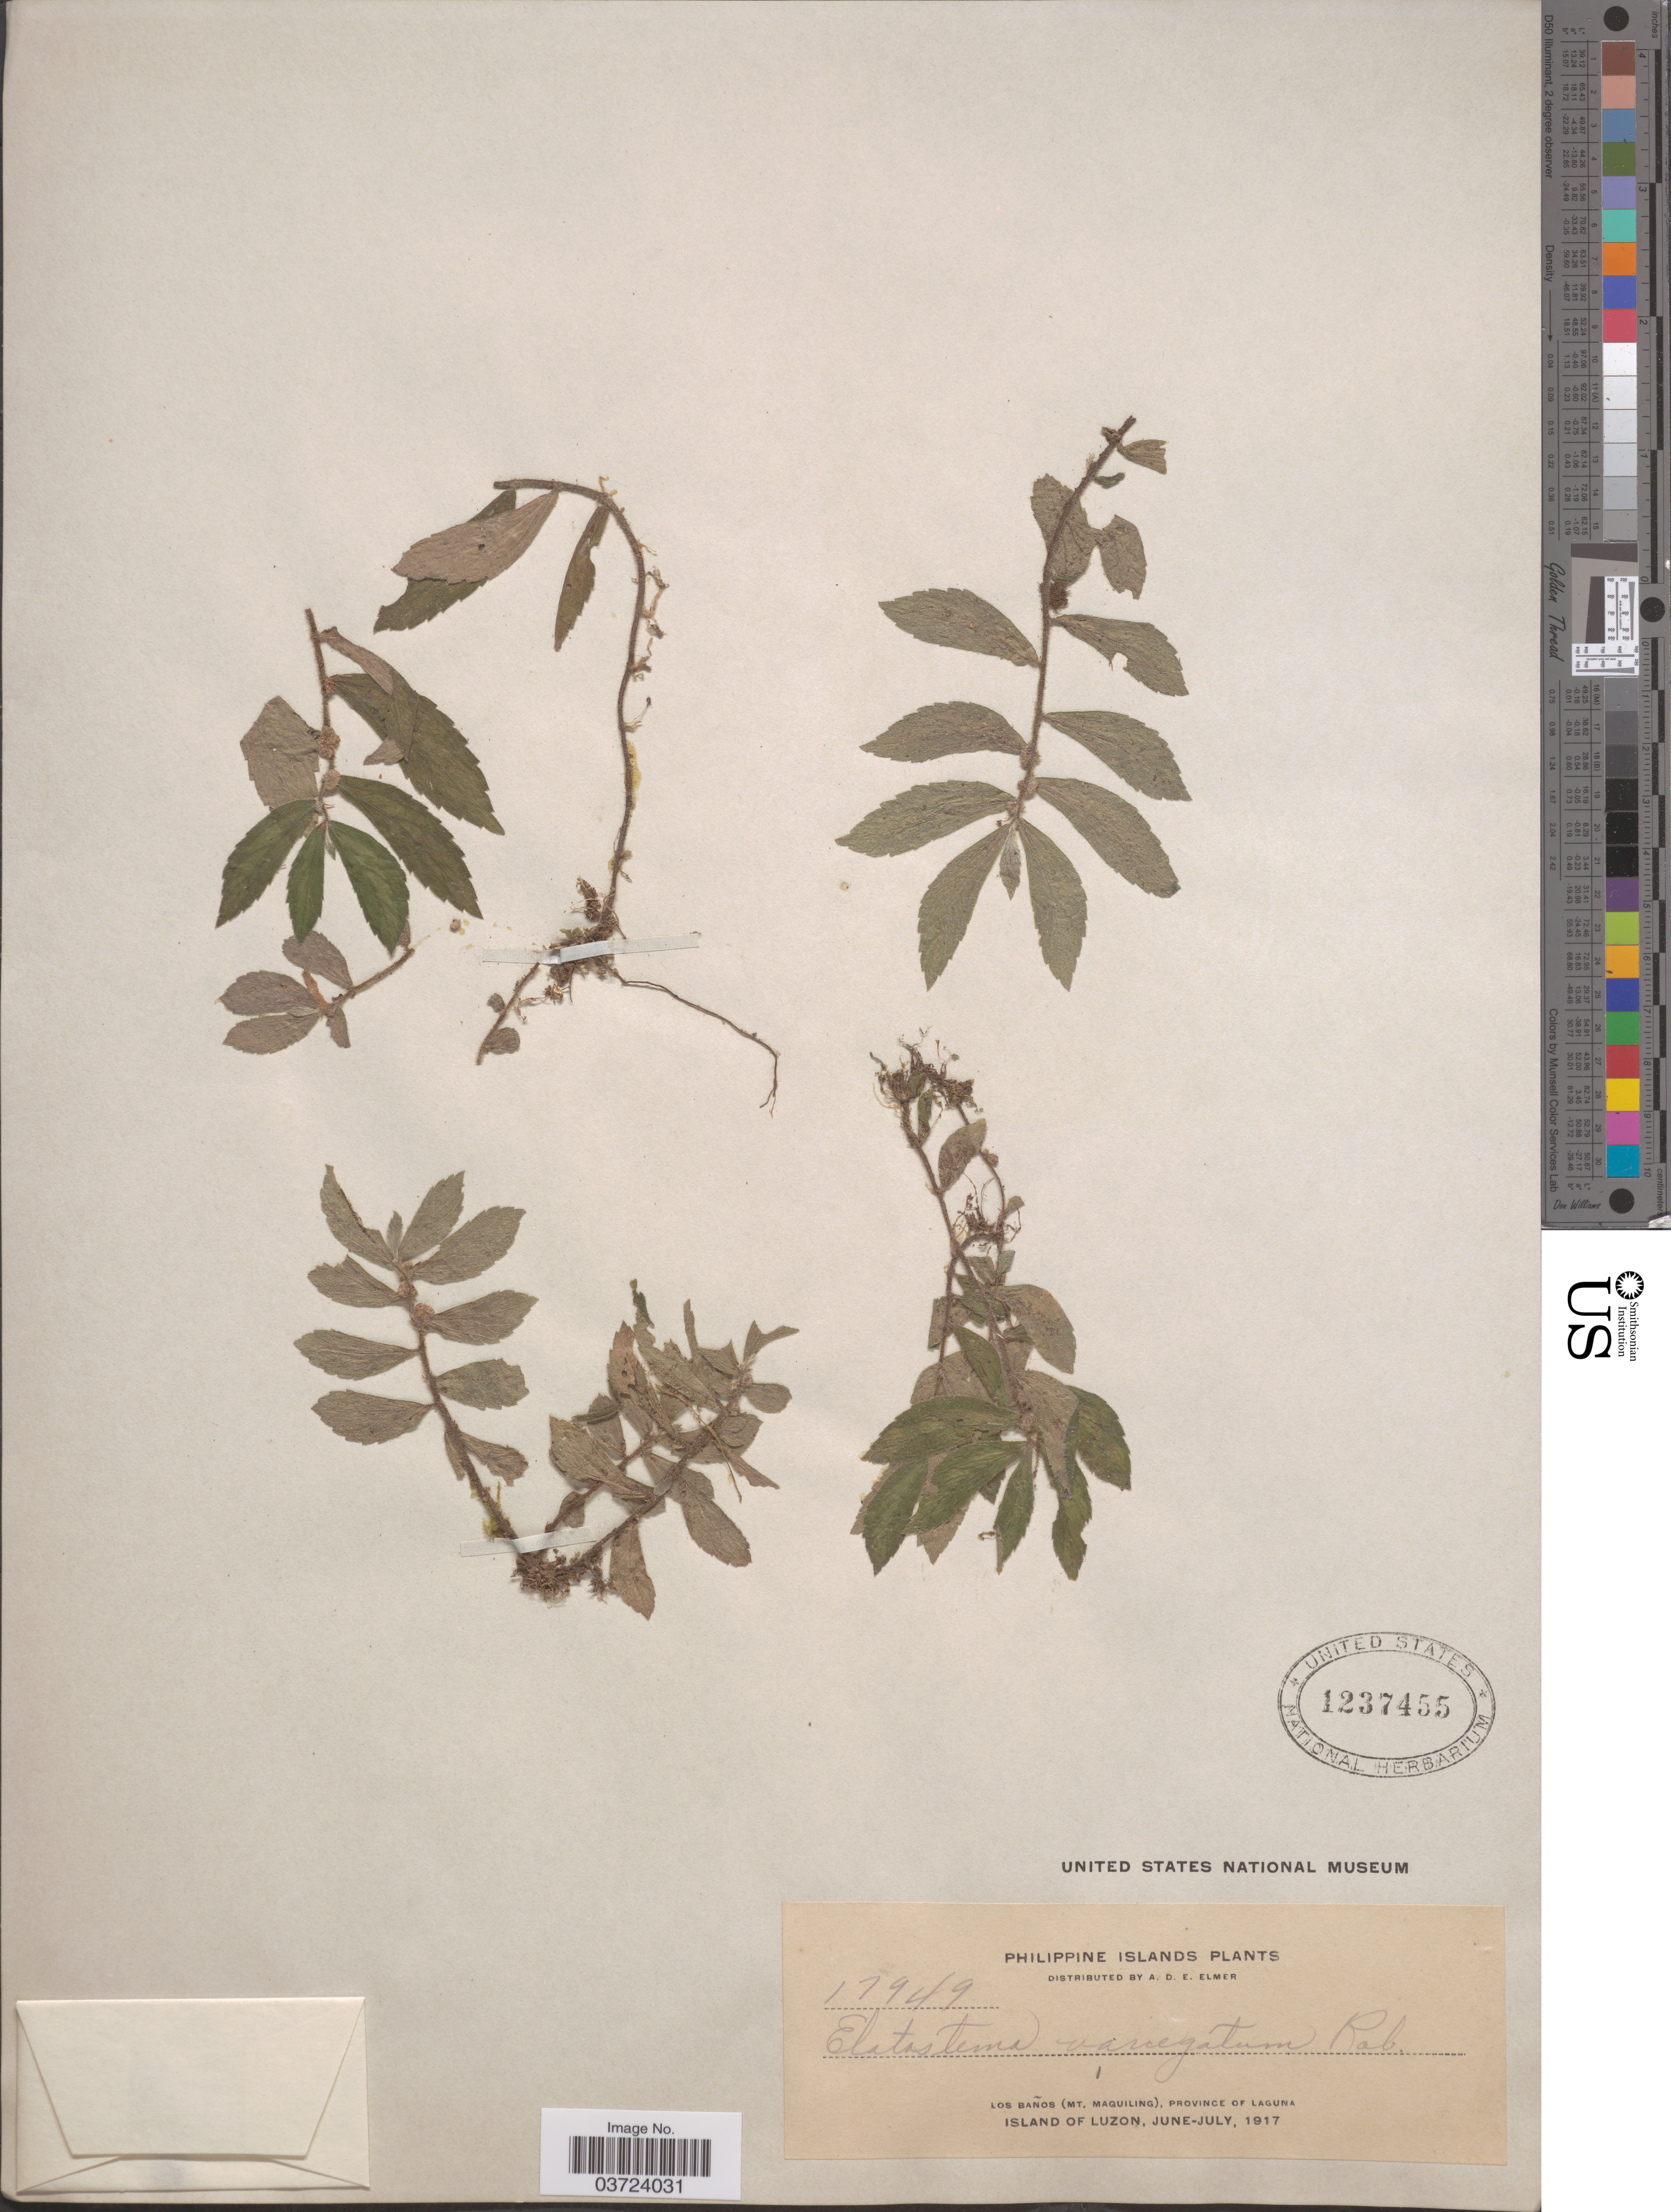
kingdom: Plantae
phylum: Tracheophyta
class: Magnoliopsida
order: Rosales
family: Urticaceae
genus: Elatostema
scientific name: Elatostema variegatum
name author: C.B. Rob.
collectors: A. D. E. Elmer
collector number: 17949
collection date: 1917-06/1917-07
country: Philippines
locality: Phillipine Islands. Los Baños (Mt. Maquiling), Province of Laguna. Island of Luzon.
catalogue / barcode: US 1237455